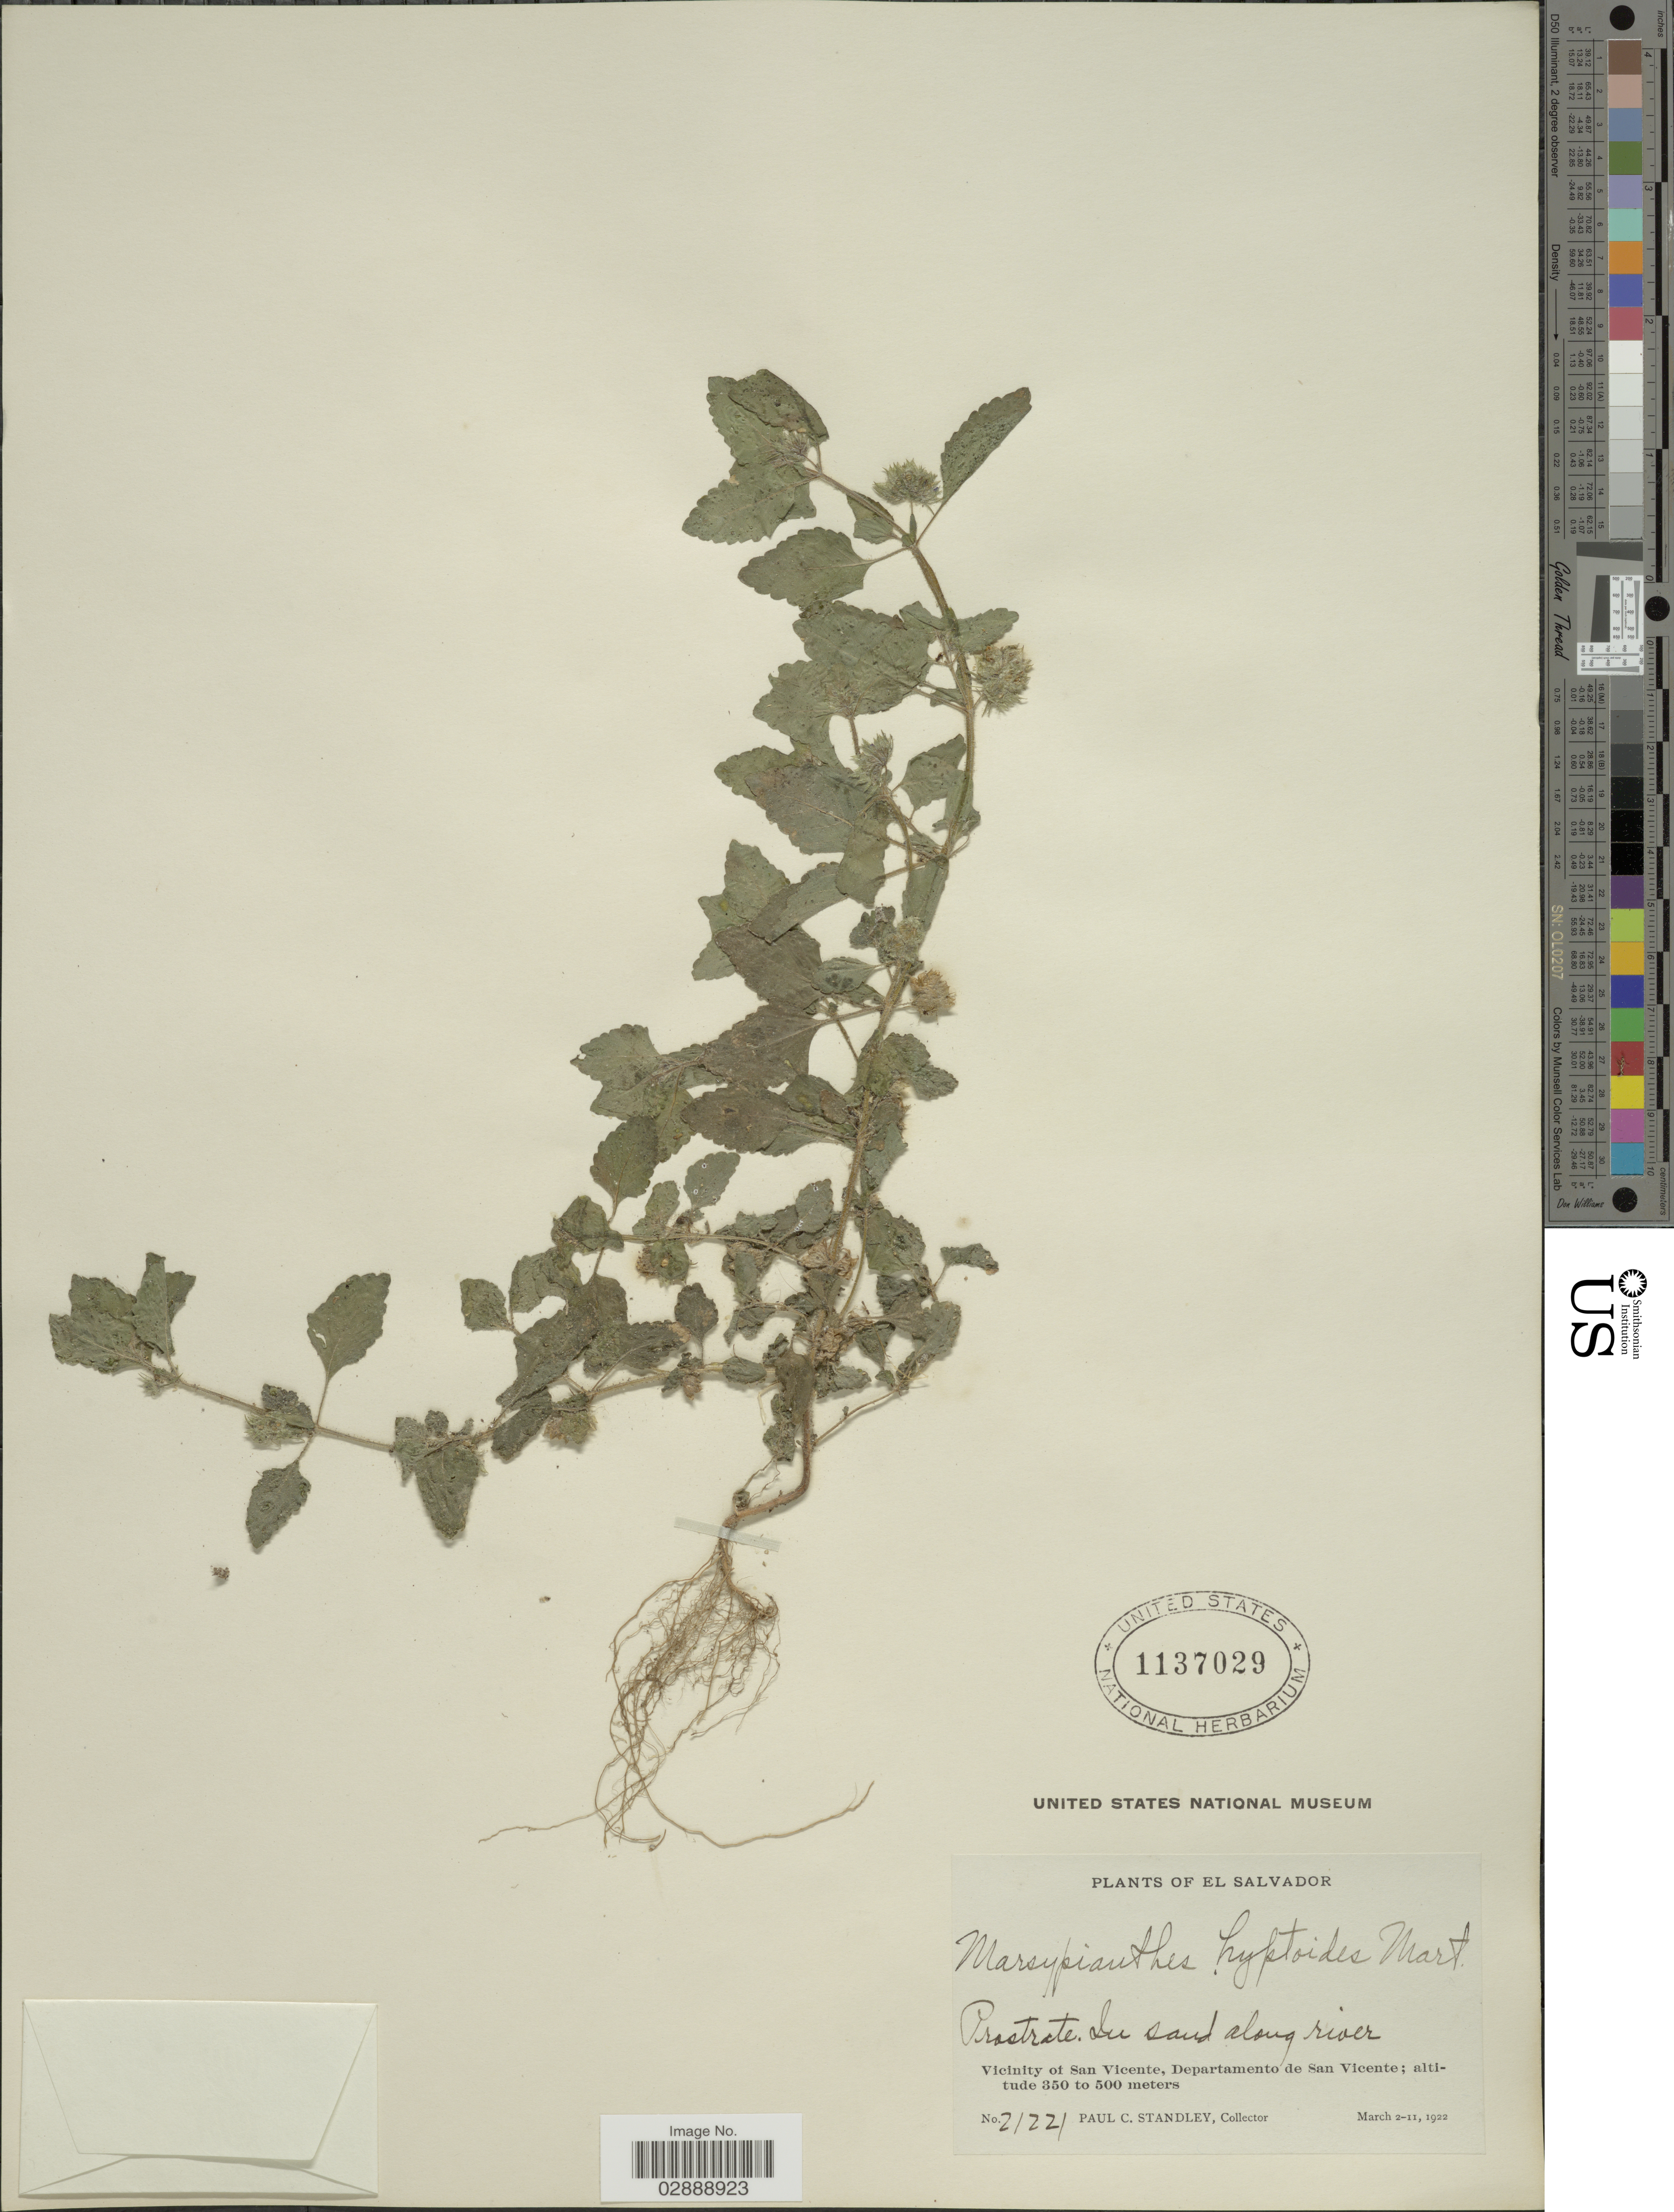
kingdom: Plantae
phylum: Tracheophyta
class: Magnoliopsida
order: Lamiales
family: Lamiaceae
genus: Marsypianthes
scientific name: Marsypianthes chamaedrys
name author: (Vahl) Kuntze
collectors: P. C. Standley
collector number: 21221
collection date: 1922-03-02/1922-03-11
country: El Salvador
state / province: San Vincente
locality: Vicinity of San Vicente, Departamento de San Vicente.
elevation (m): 350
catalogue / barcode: US 1137029